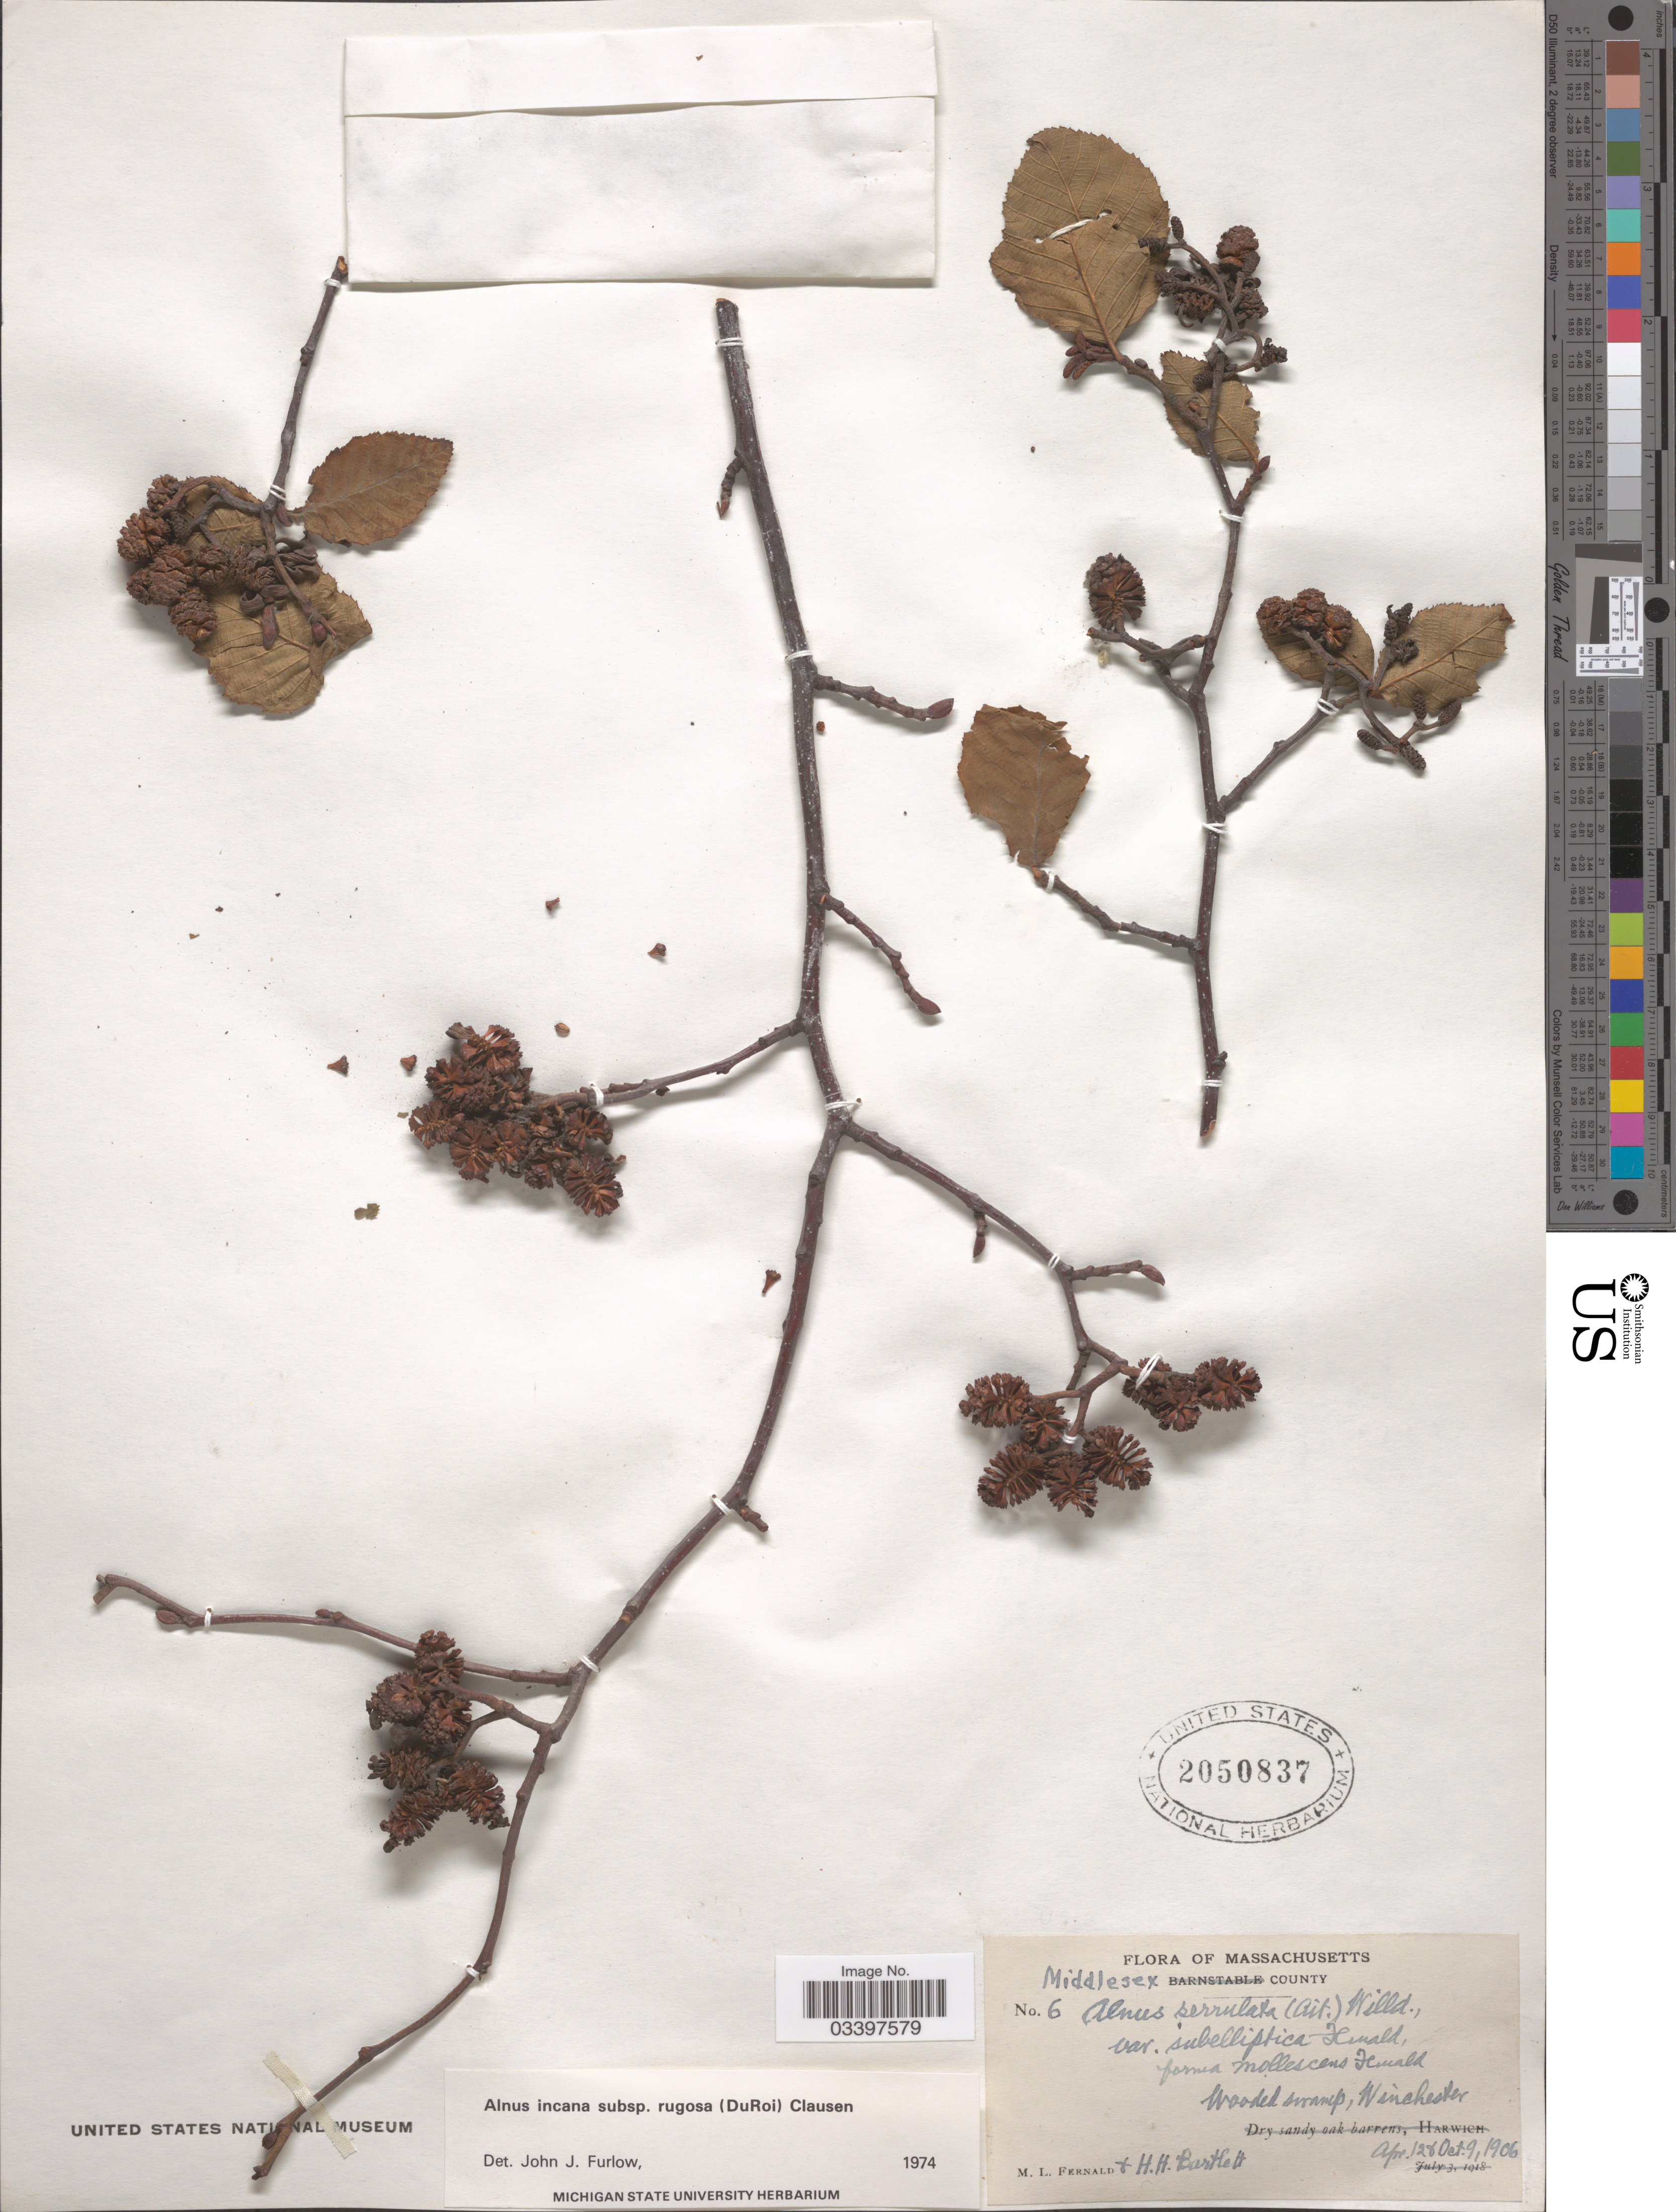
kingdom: Plantae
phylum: Tracheophyta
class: Magnoliopsida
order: Fagales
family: Betulaceae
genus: Alnus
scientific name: Alnus incana subsp. rugosa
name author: (Du Roi) R.T. Clausen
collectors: M. L. Fernald & H. H. Bartlett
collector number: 6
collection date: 1906-04-12/1906-10-09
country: United States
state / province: Massachusetts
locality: Middlesex County. Winchester.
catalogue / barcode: US 2050837